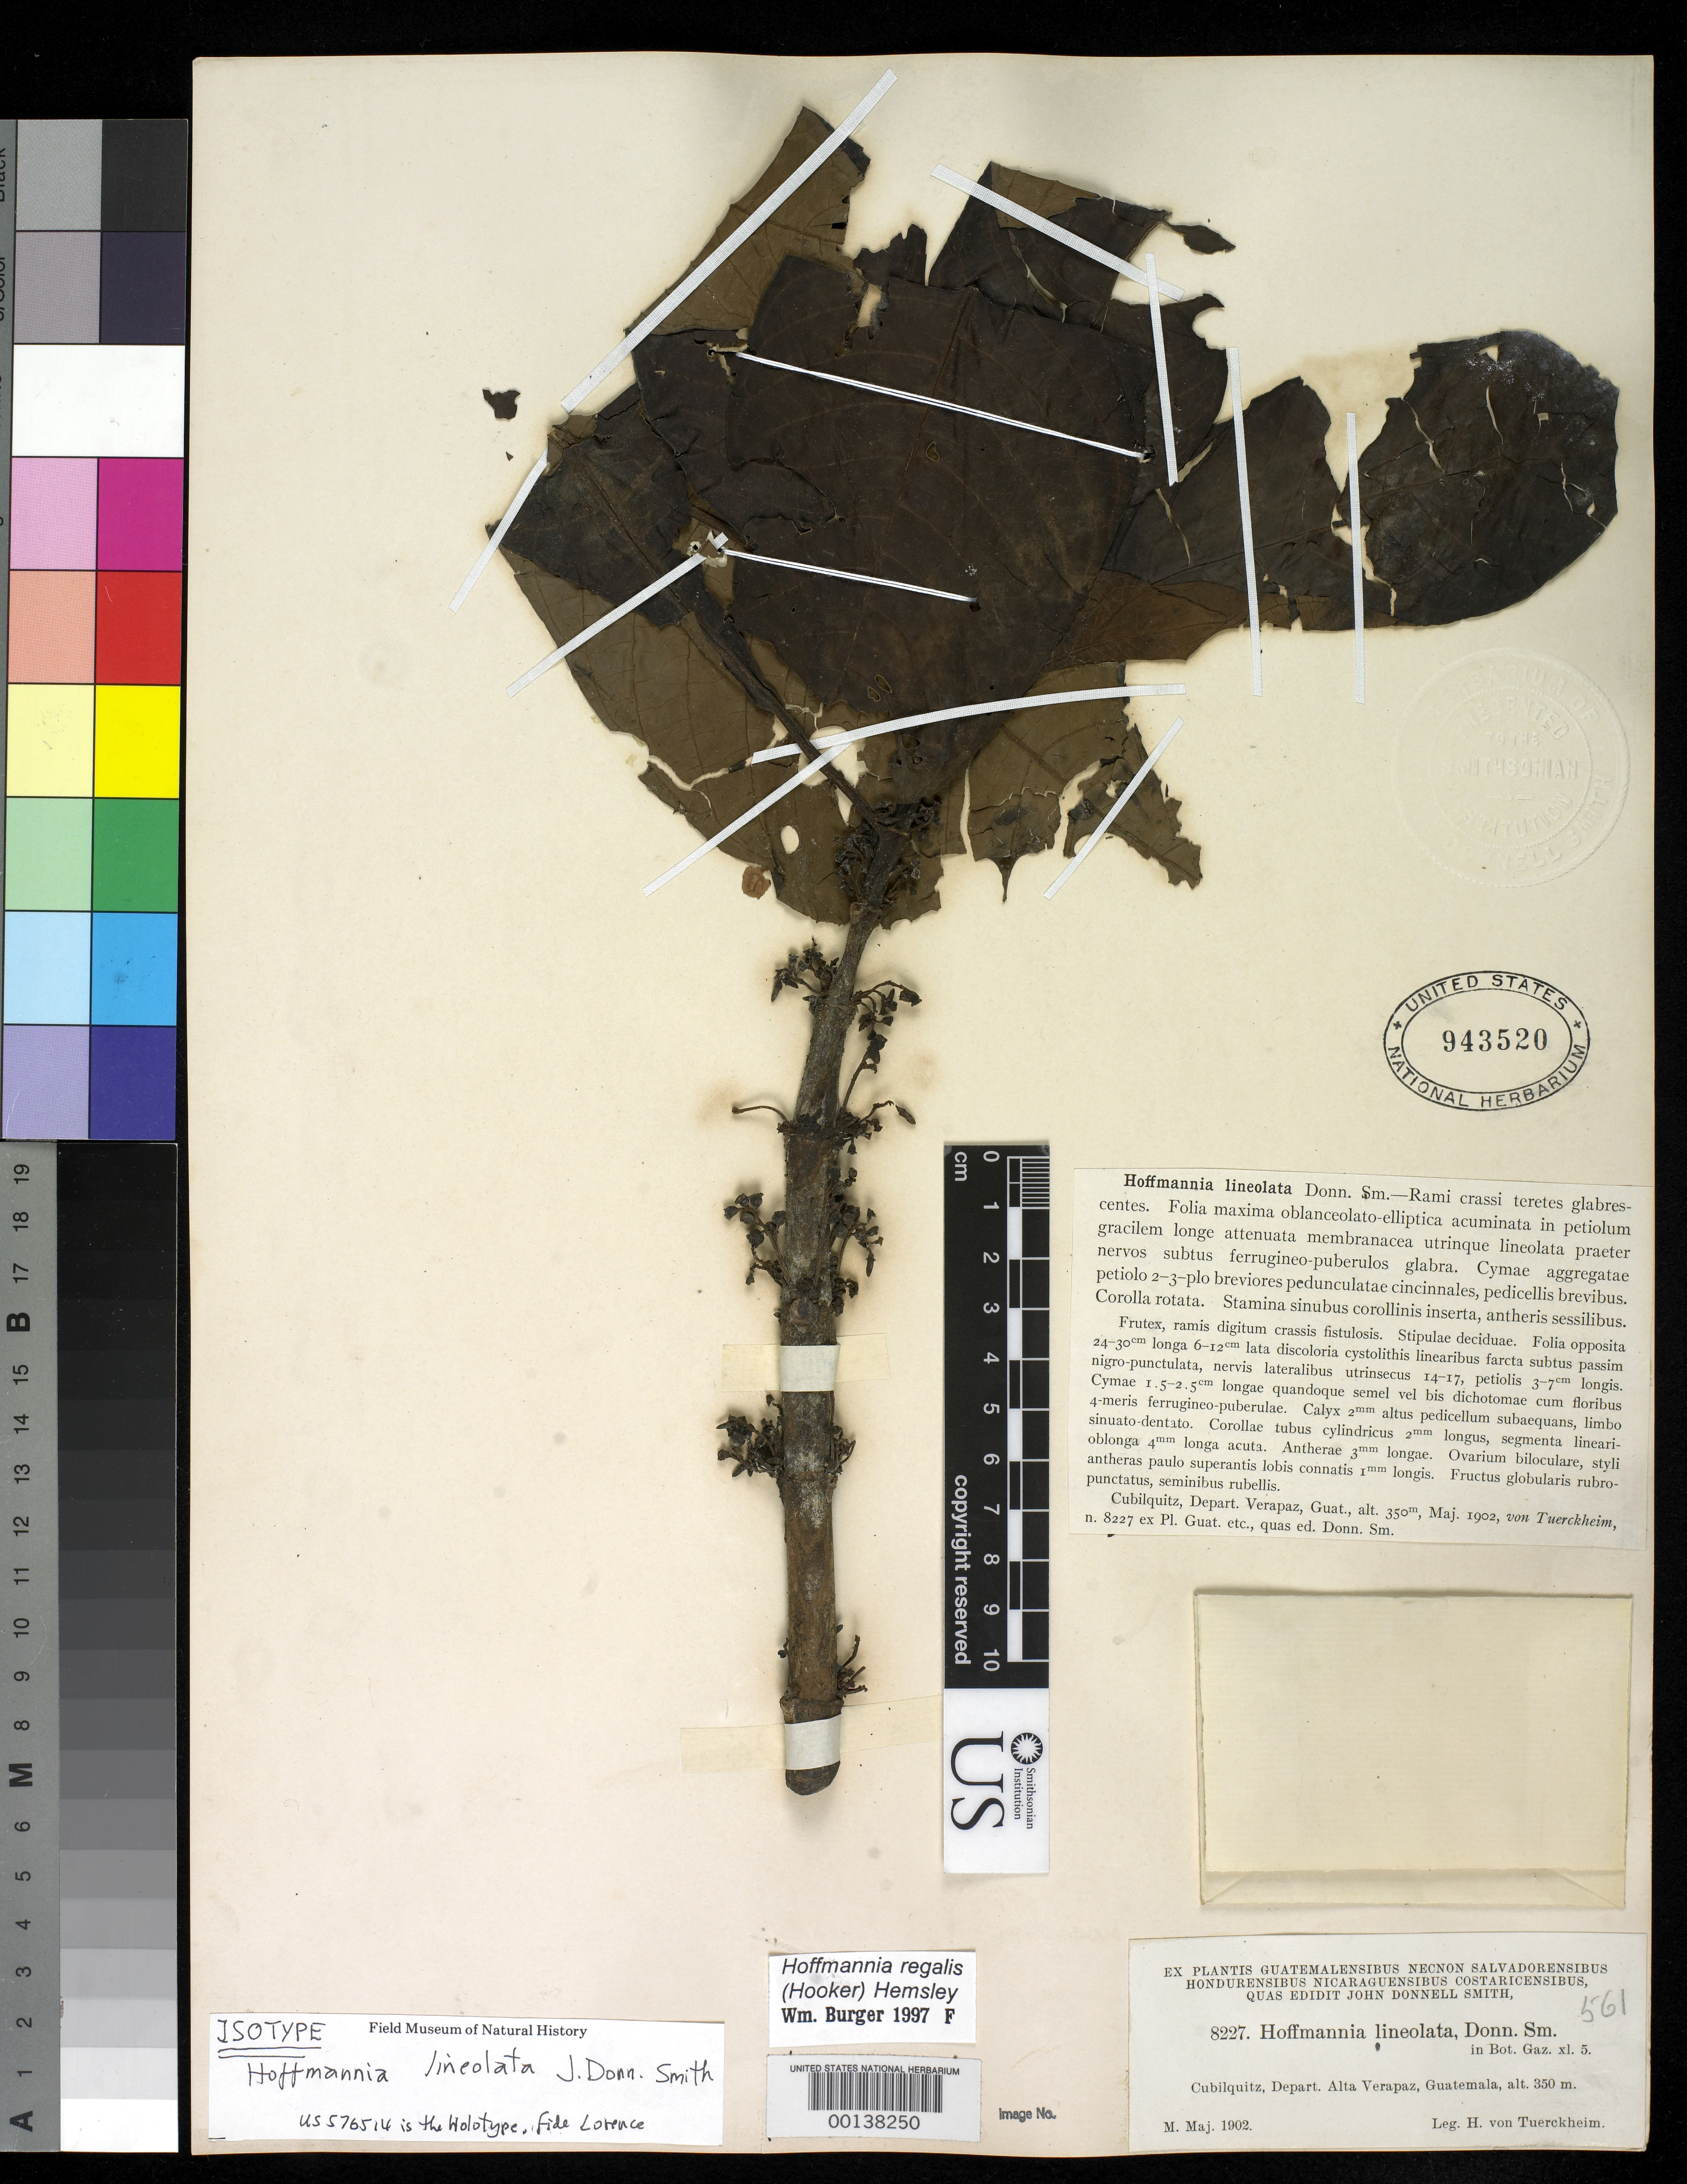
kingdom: Plantae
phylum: Tracheophyta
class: Magnoliopsida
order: Gentianales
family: Rubiaceae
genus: Hoffmannia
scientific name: Hoffmannia lineolata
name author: Donn. Sm.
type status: Type Collection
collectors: H. von Türckheim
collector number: J.D.S. 8227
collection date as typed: May 1902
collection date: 1902-05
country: Guatemala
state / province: Alta Verapaz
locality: Cubilquitz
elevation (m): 350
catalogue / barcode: US 943520